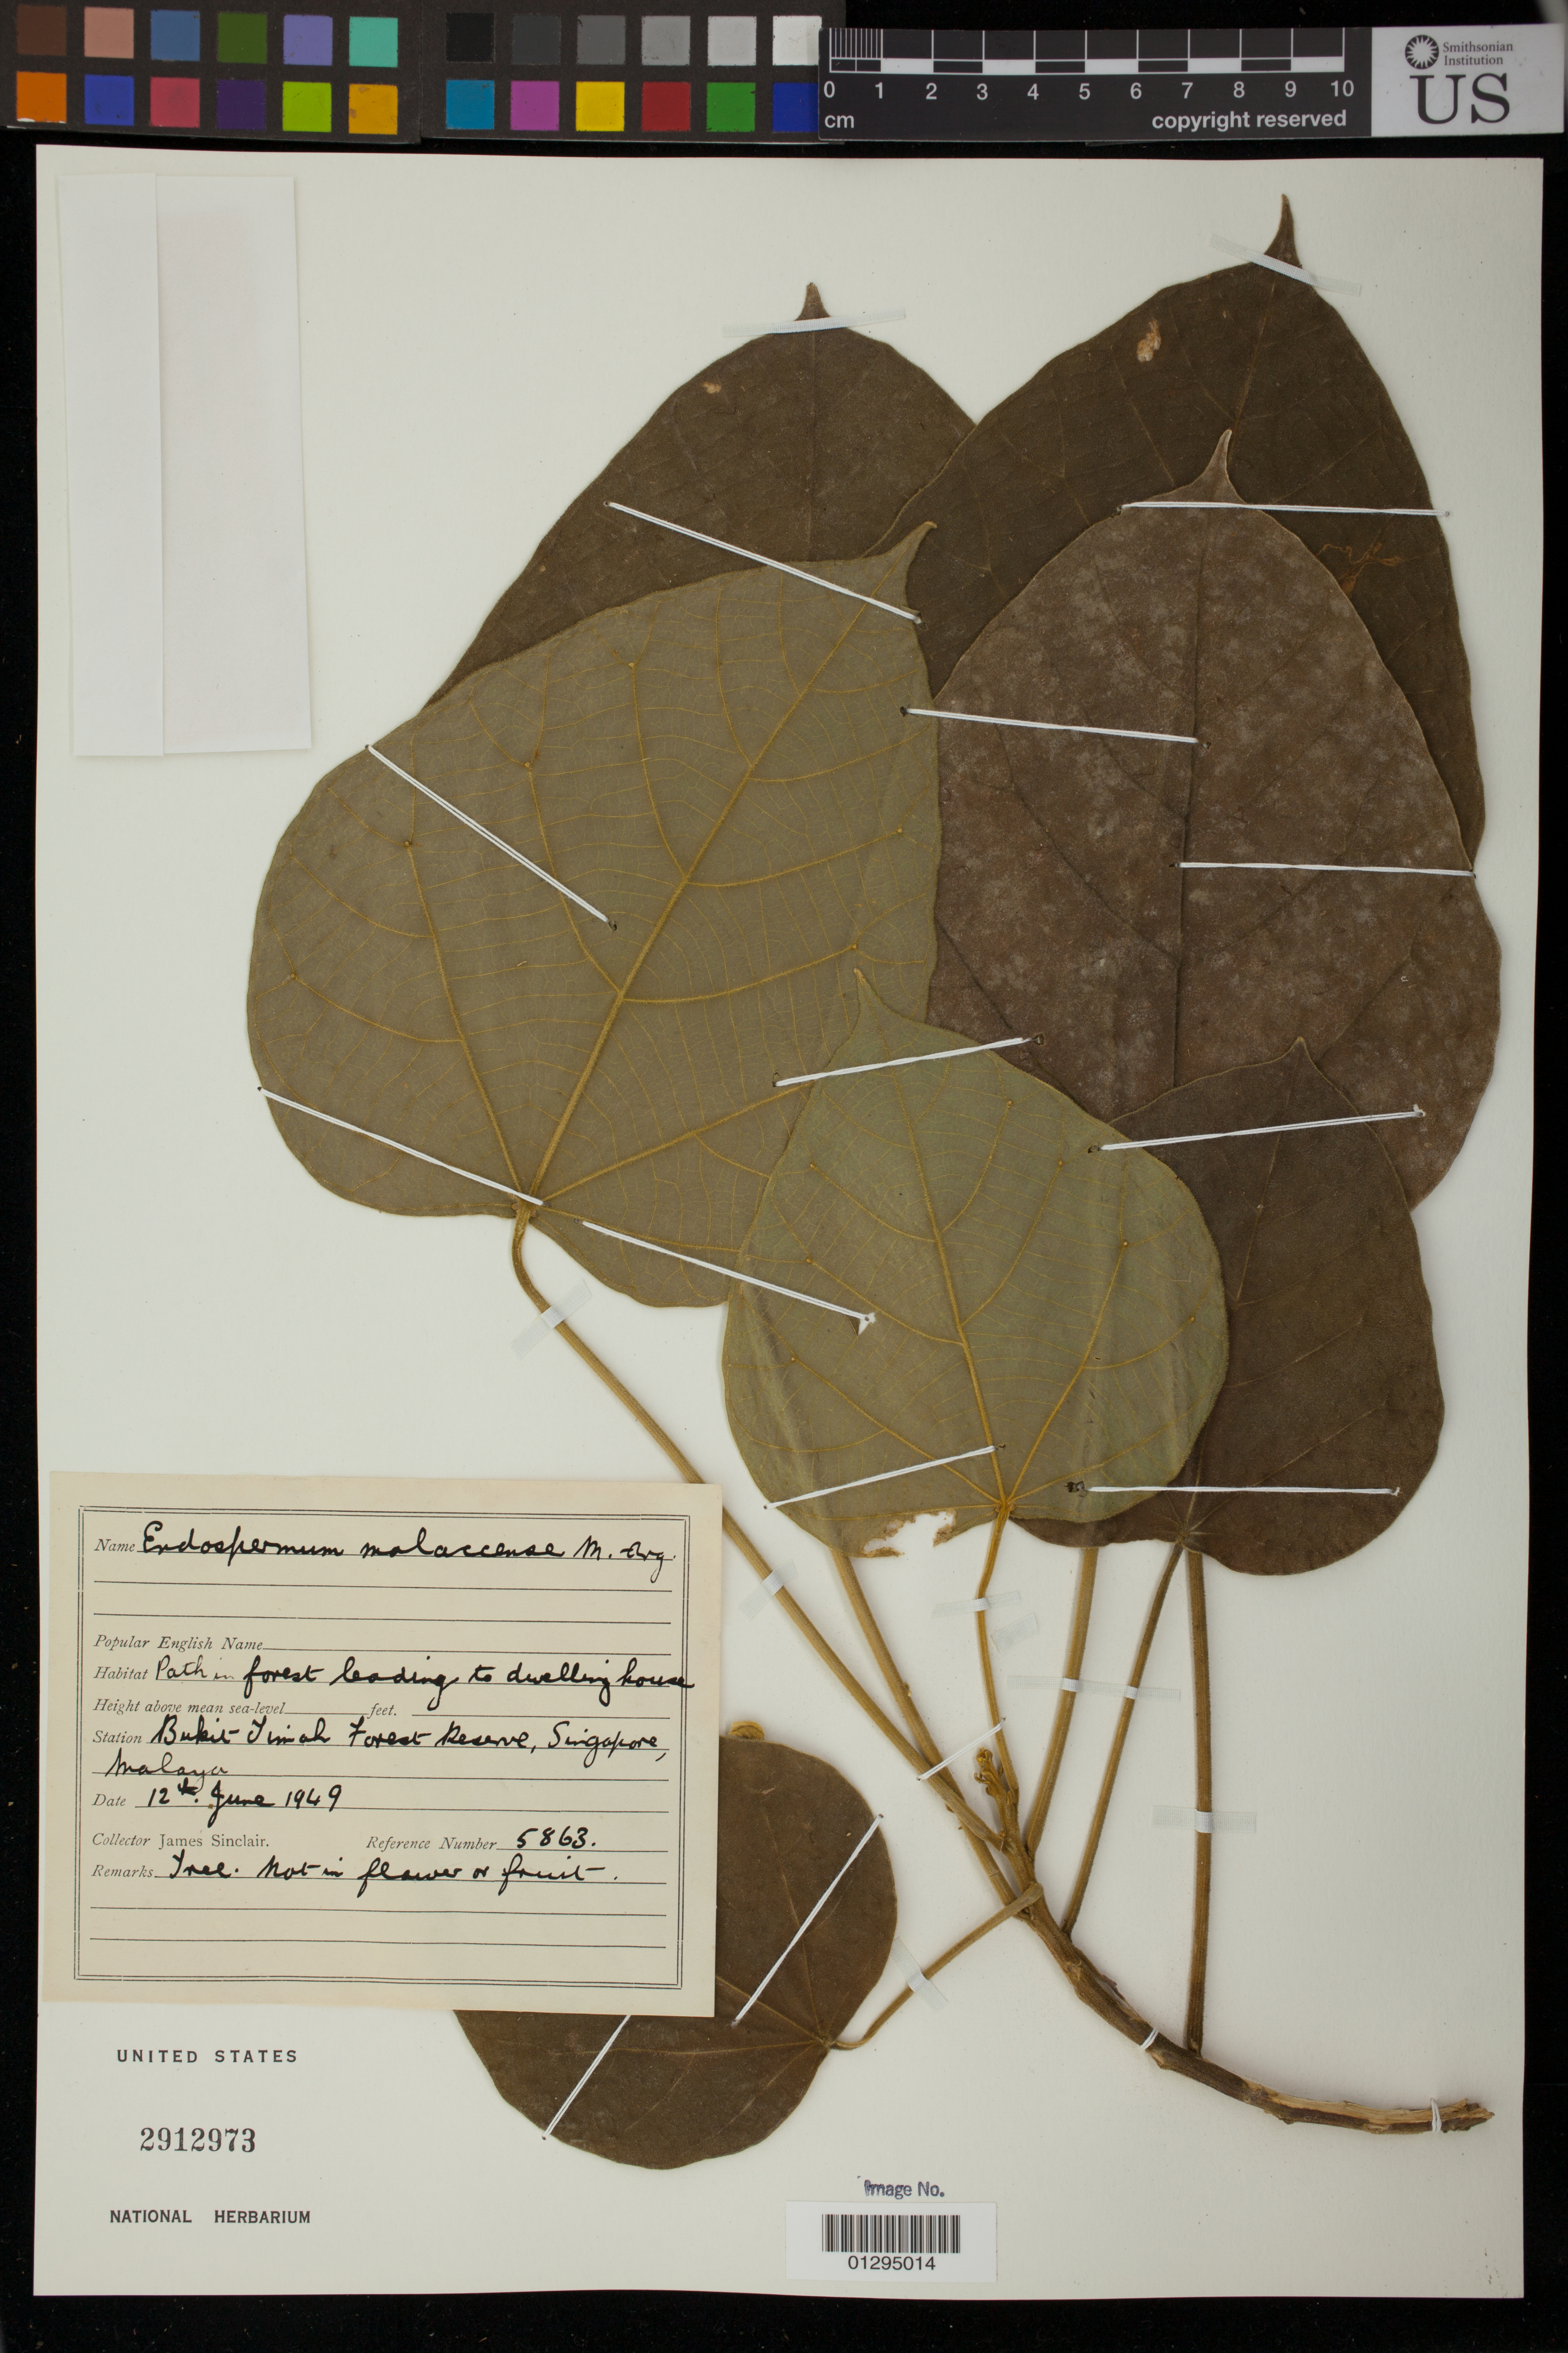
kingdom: Plantae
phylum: Tracheophyta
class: Magnoliopsida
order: Malpighiales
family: Euphorbiaceae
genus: Endospermum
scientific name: Endospermum diadenum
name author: (Miq.) Airy Shaw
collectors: J. Sinclair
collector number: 5863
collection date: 1949-06-12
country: Singapore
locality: Bukit Timah Nature Reserve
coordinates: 1°23'13"N, 103°48'03"E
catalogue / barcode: US 2912973